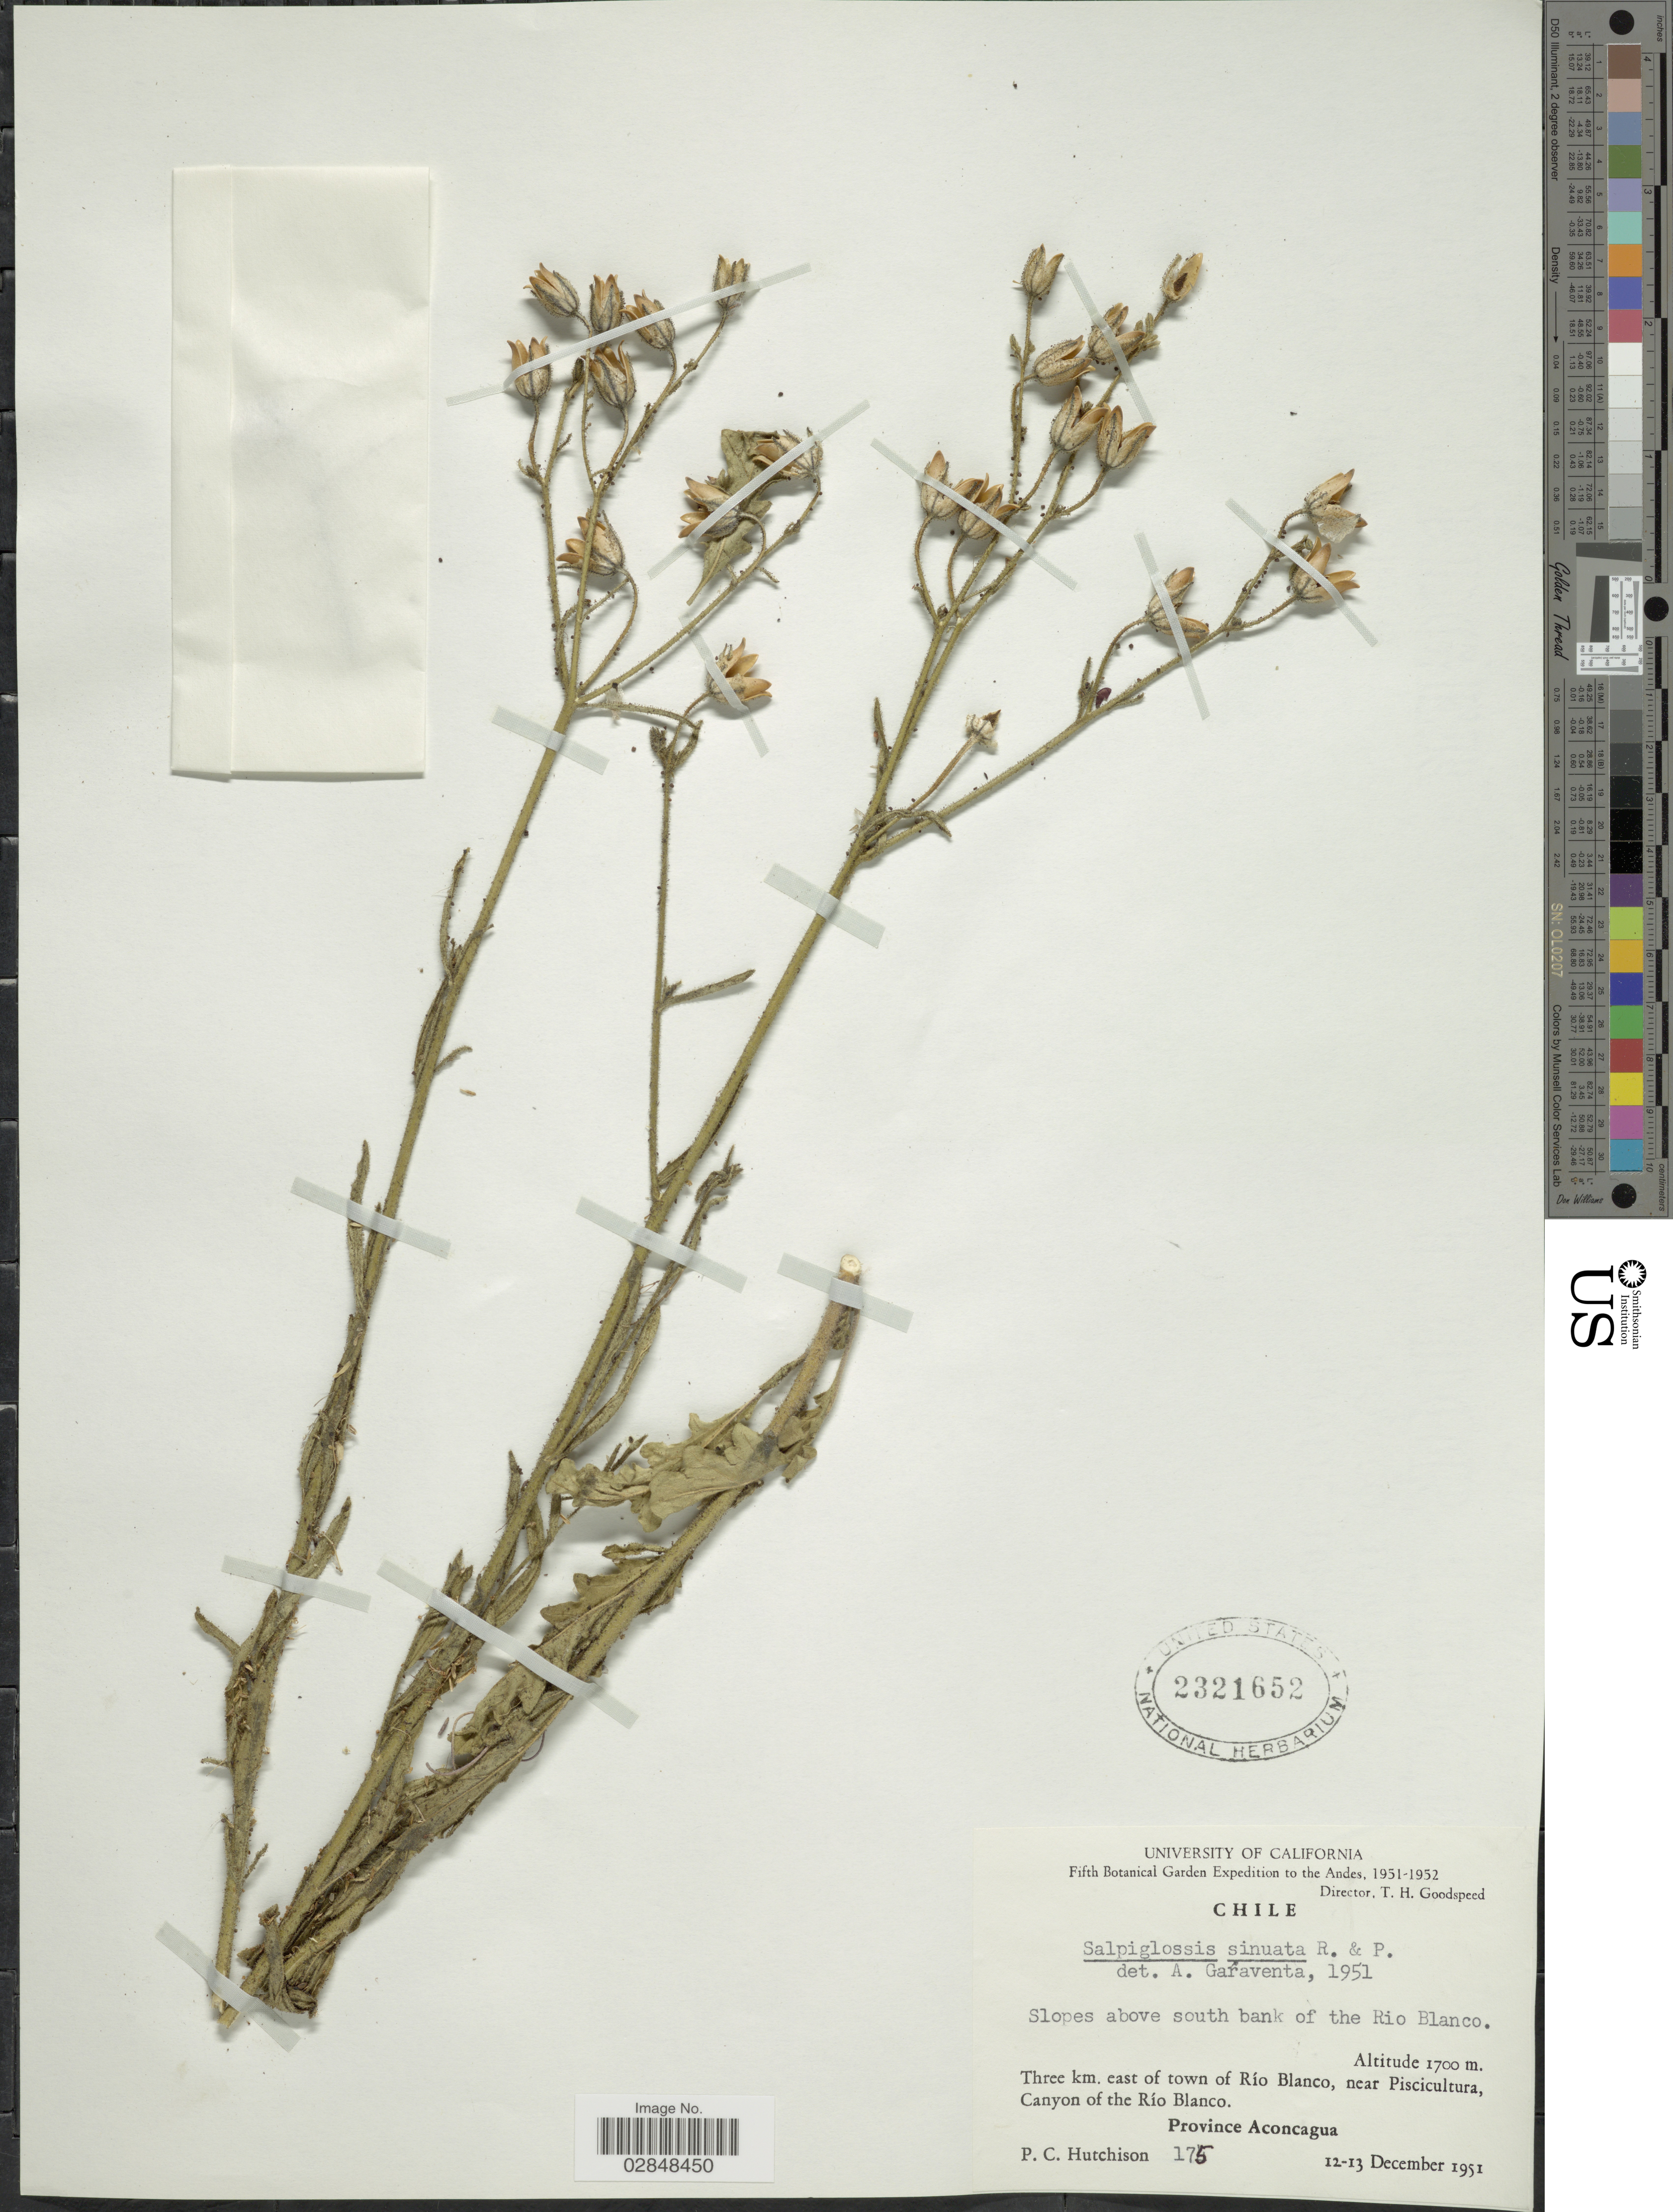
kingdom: Plantae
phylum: Tracheophyta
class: Magnoliopsida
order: Solanales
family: Solanaceae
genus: Salpiglossis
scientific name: Salpiglossis sinuata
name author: Ruiz & Pav.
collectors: P. C. Hutchison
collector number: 175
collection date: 1951-12-12/1951-12-13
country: Chile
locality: Andes. Slopes above south bank of the Rio Blanco. Three km. east of town of Río Blanco, bear Pisicultura, Canyon of the Río Blanco. Province Aconcagua.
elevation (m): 1700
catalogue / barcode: US 2321652